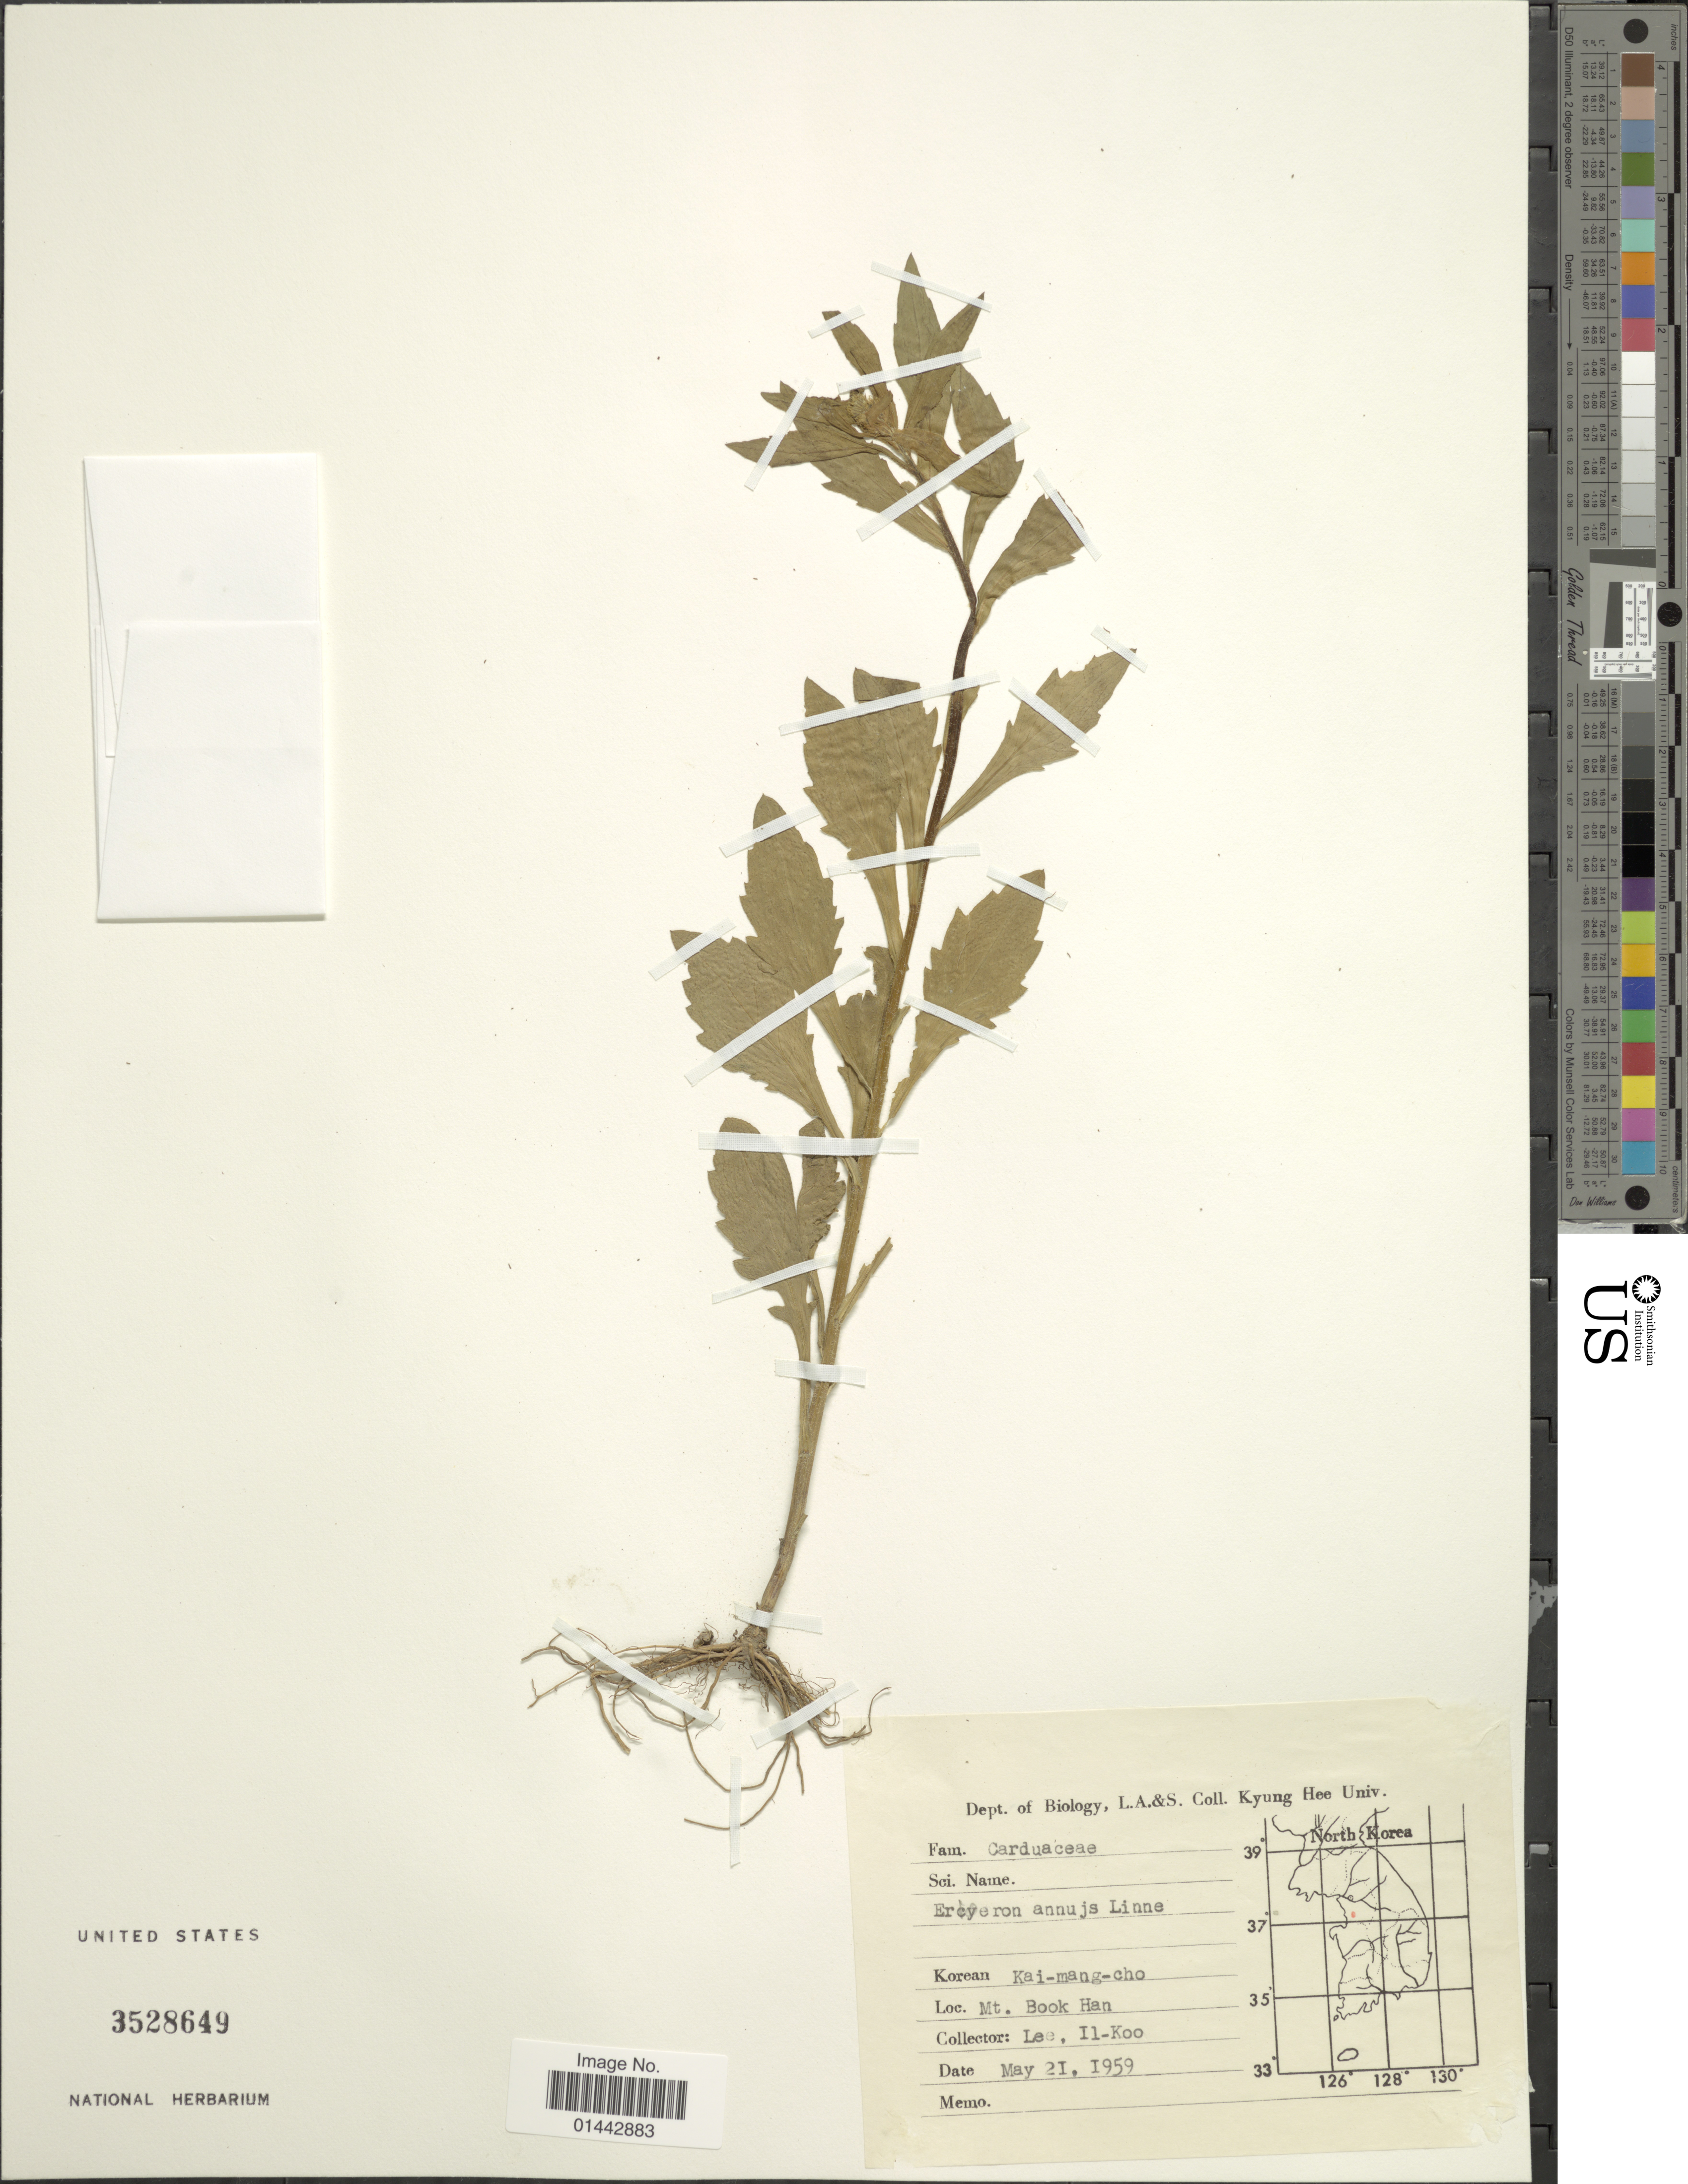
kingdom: Plantae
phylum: Tracheophyta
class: Magnoliopsida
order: Asterales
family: Asteraceae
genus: Erigeron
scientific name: Erigeron annuus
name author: (L.) Pers.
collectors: I. Lee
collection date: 1959-05-21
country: South Korea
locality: Mt. Book Han.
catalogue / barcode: US 3528649